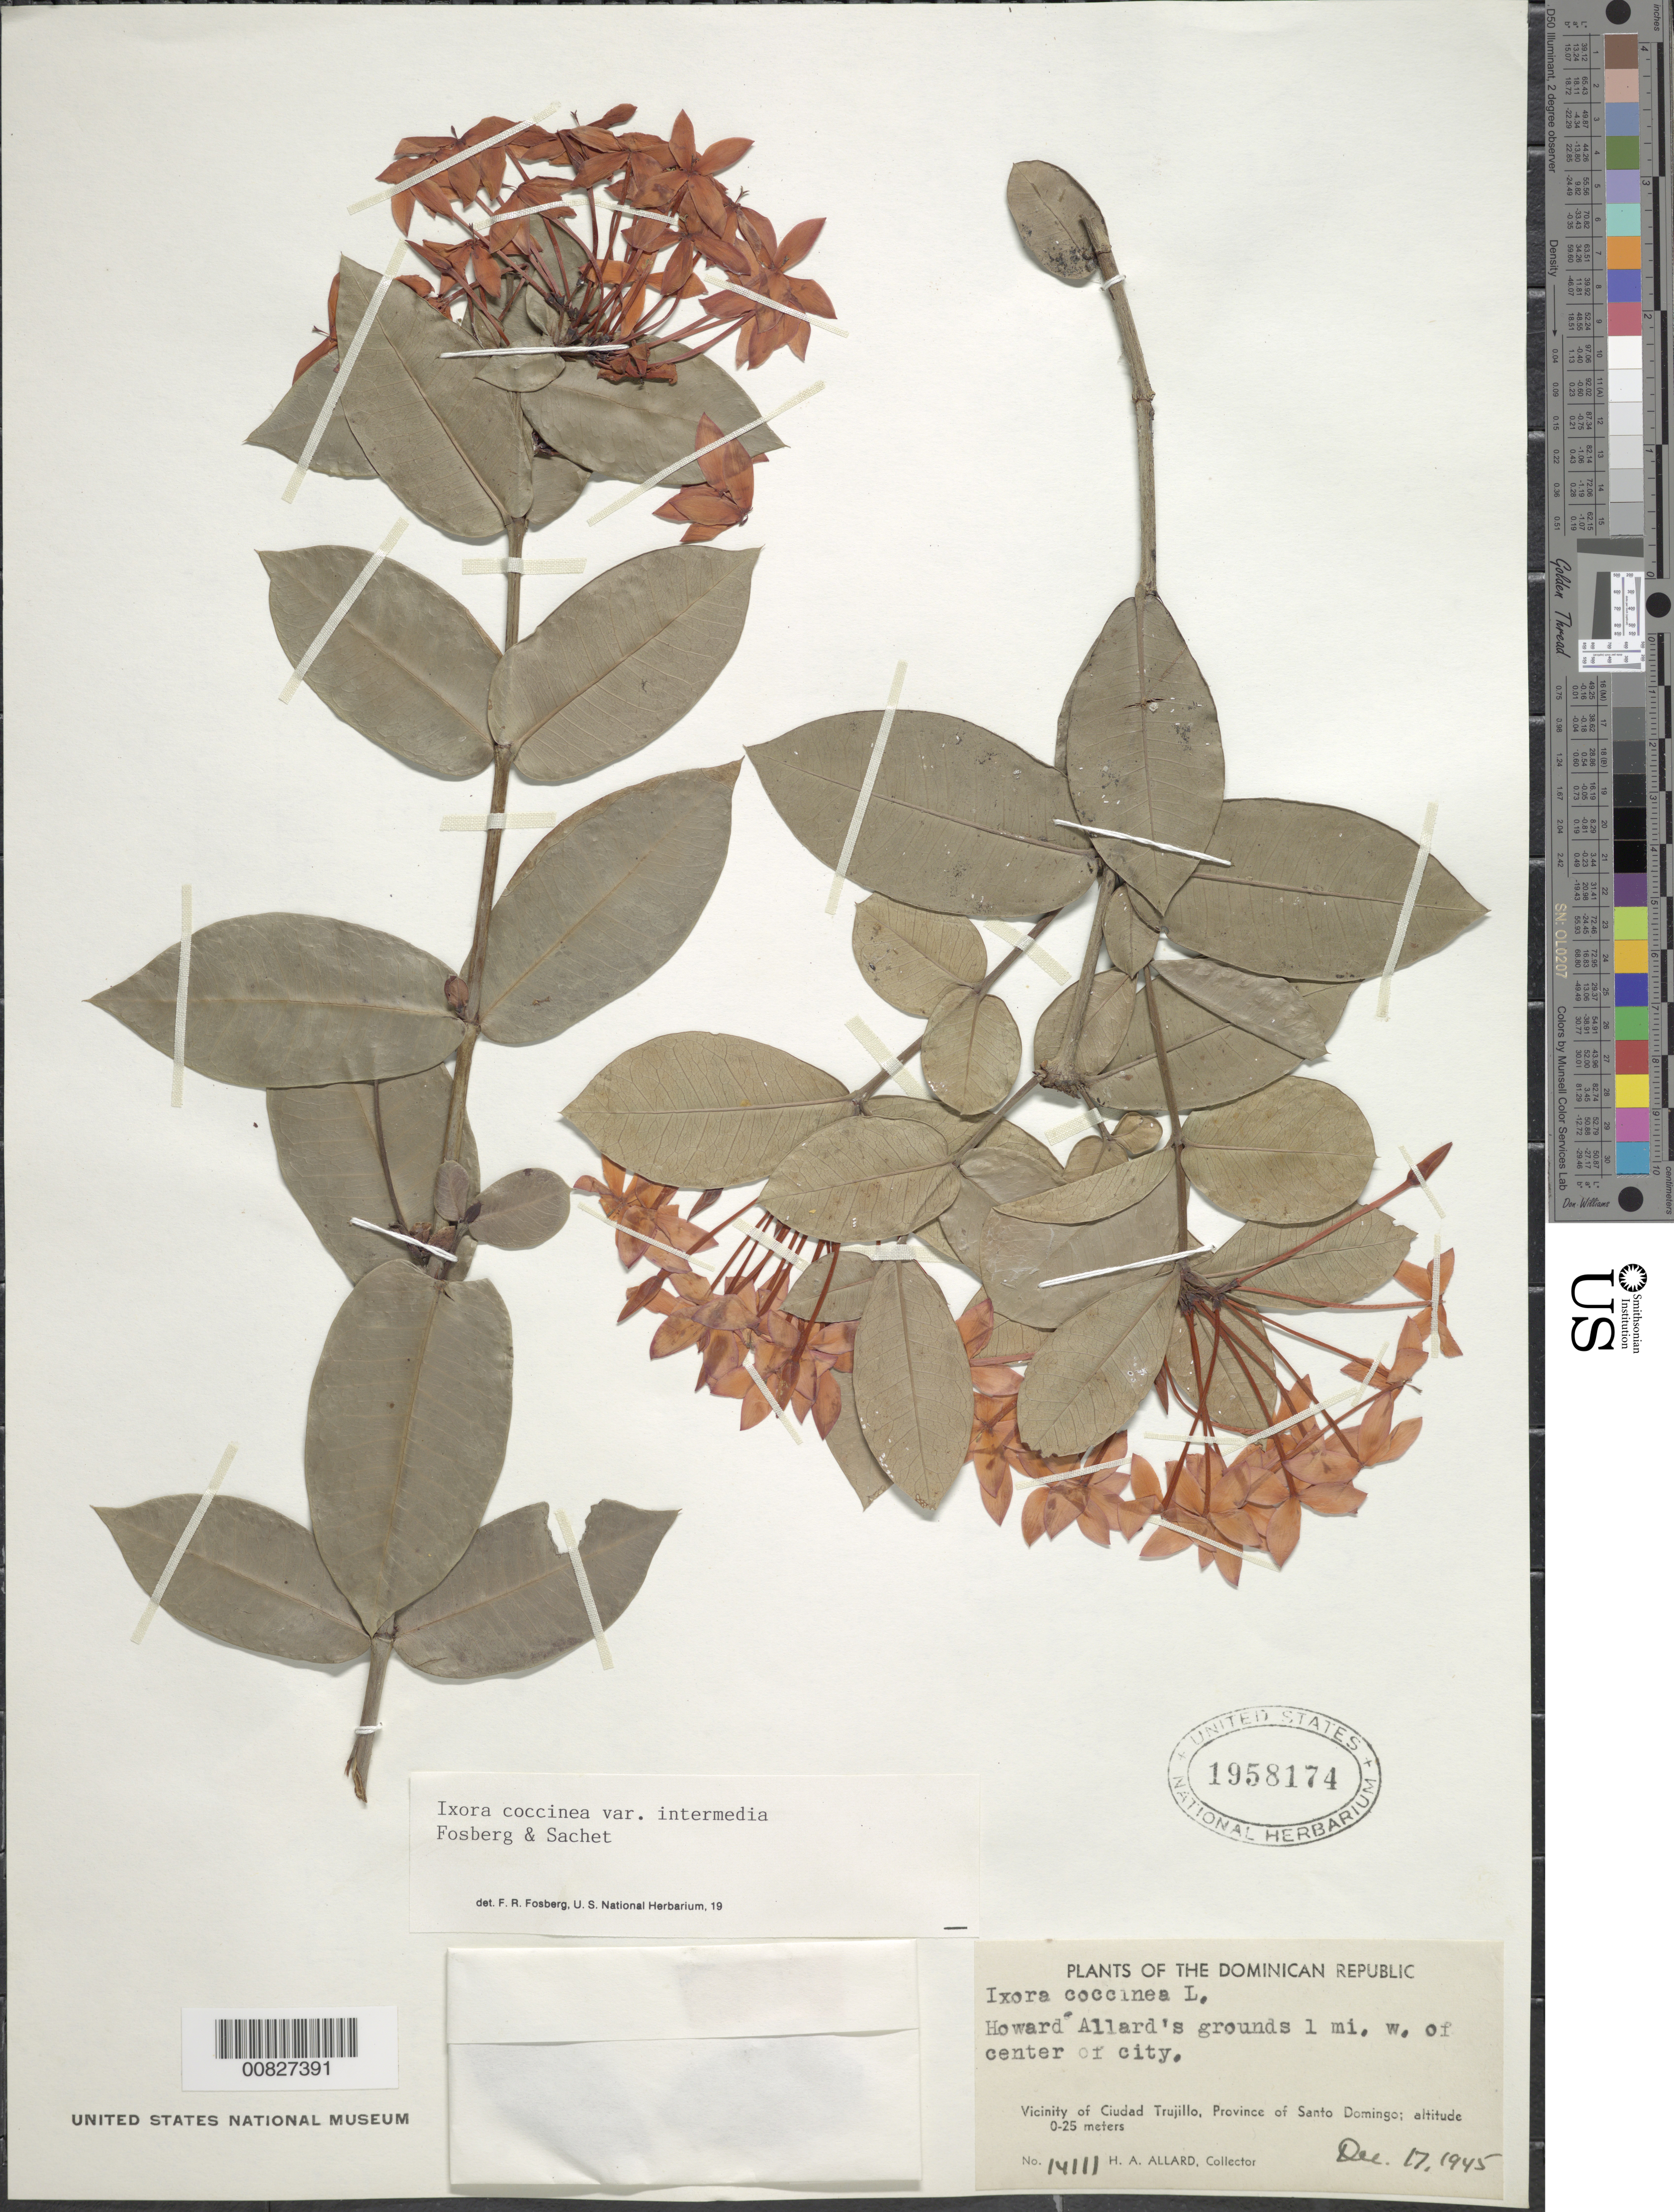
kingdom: Plantae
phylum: Tracheophyta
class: Magnoliopsida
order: Gentianales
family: Rubiaceae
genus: Ixora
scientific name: Ixora coccinea var. coccinea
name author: L.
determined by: Fosberg, F. R.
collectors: H. A. Allard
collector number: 14111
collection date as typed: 17 Dec 1945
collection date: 1945-12-17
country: Dominican Republic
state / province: Distrito Nacional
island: Hispaniola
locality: Vicinity of Santo Domingo City, Howad Allard-s grounds, 1 mil W of center of city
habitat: center of city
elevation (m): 0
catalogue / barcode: US 1958174